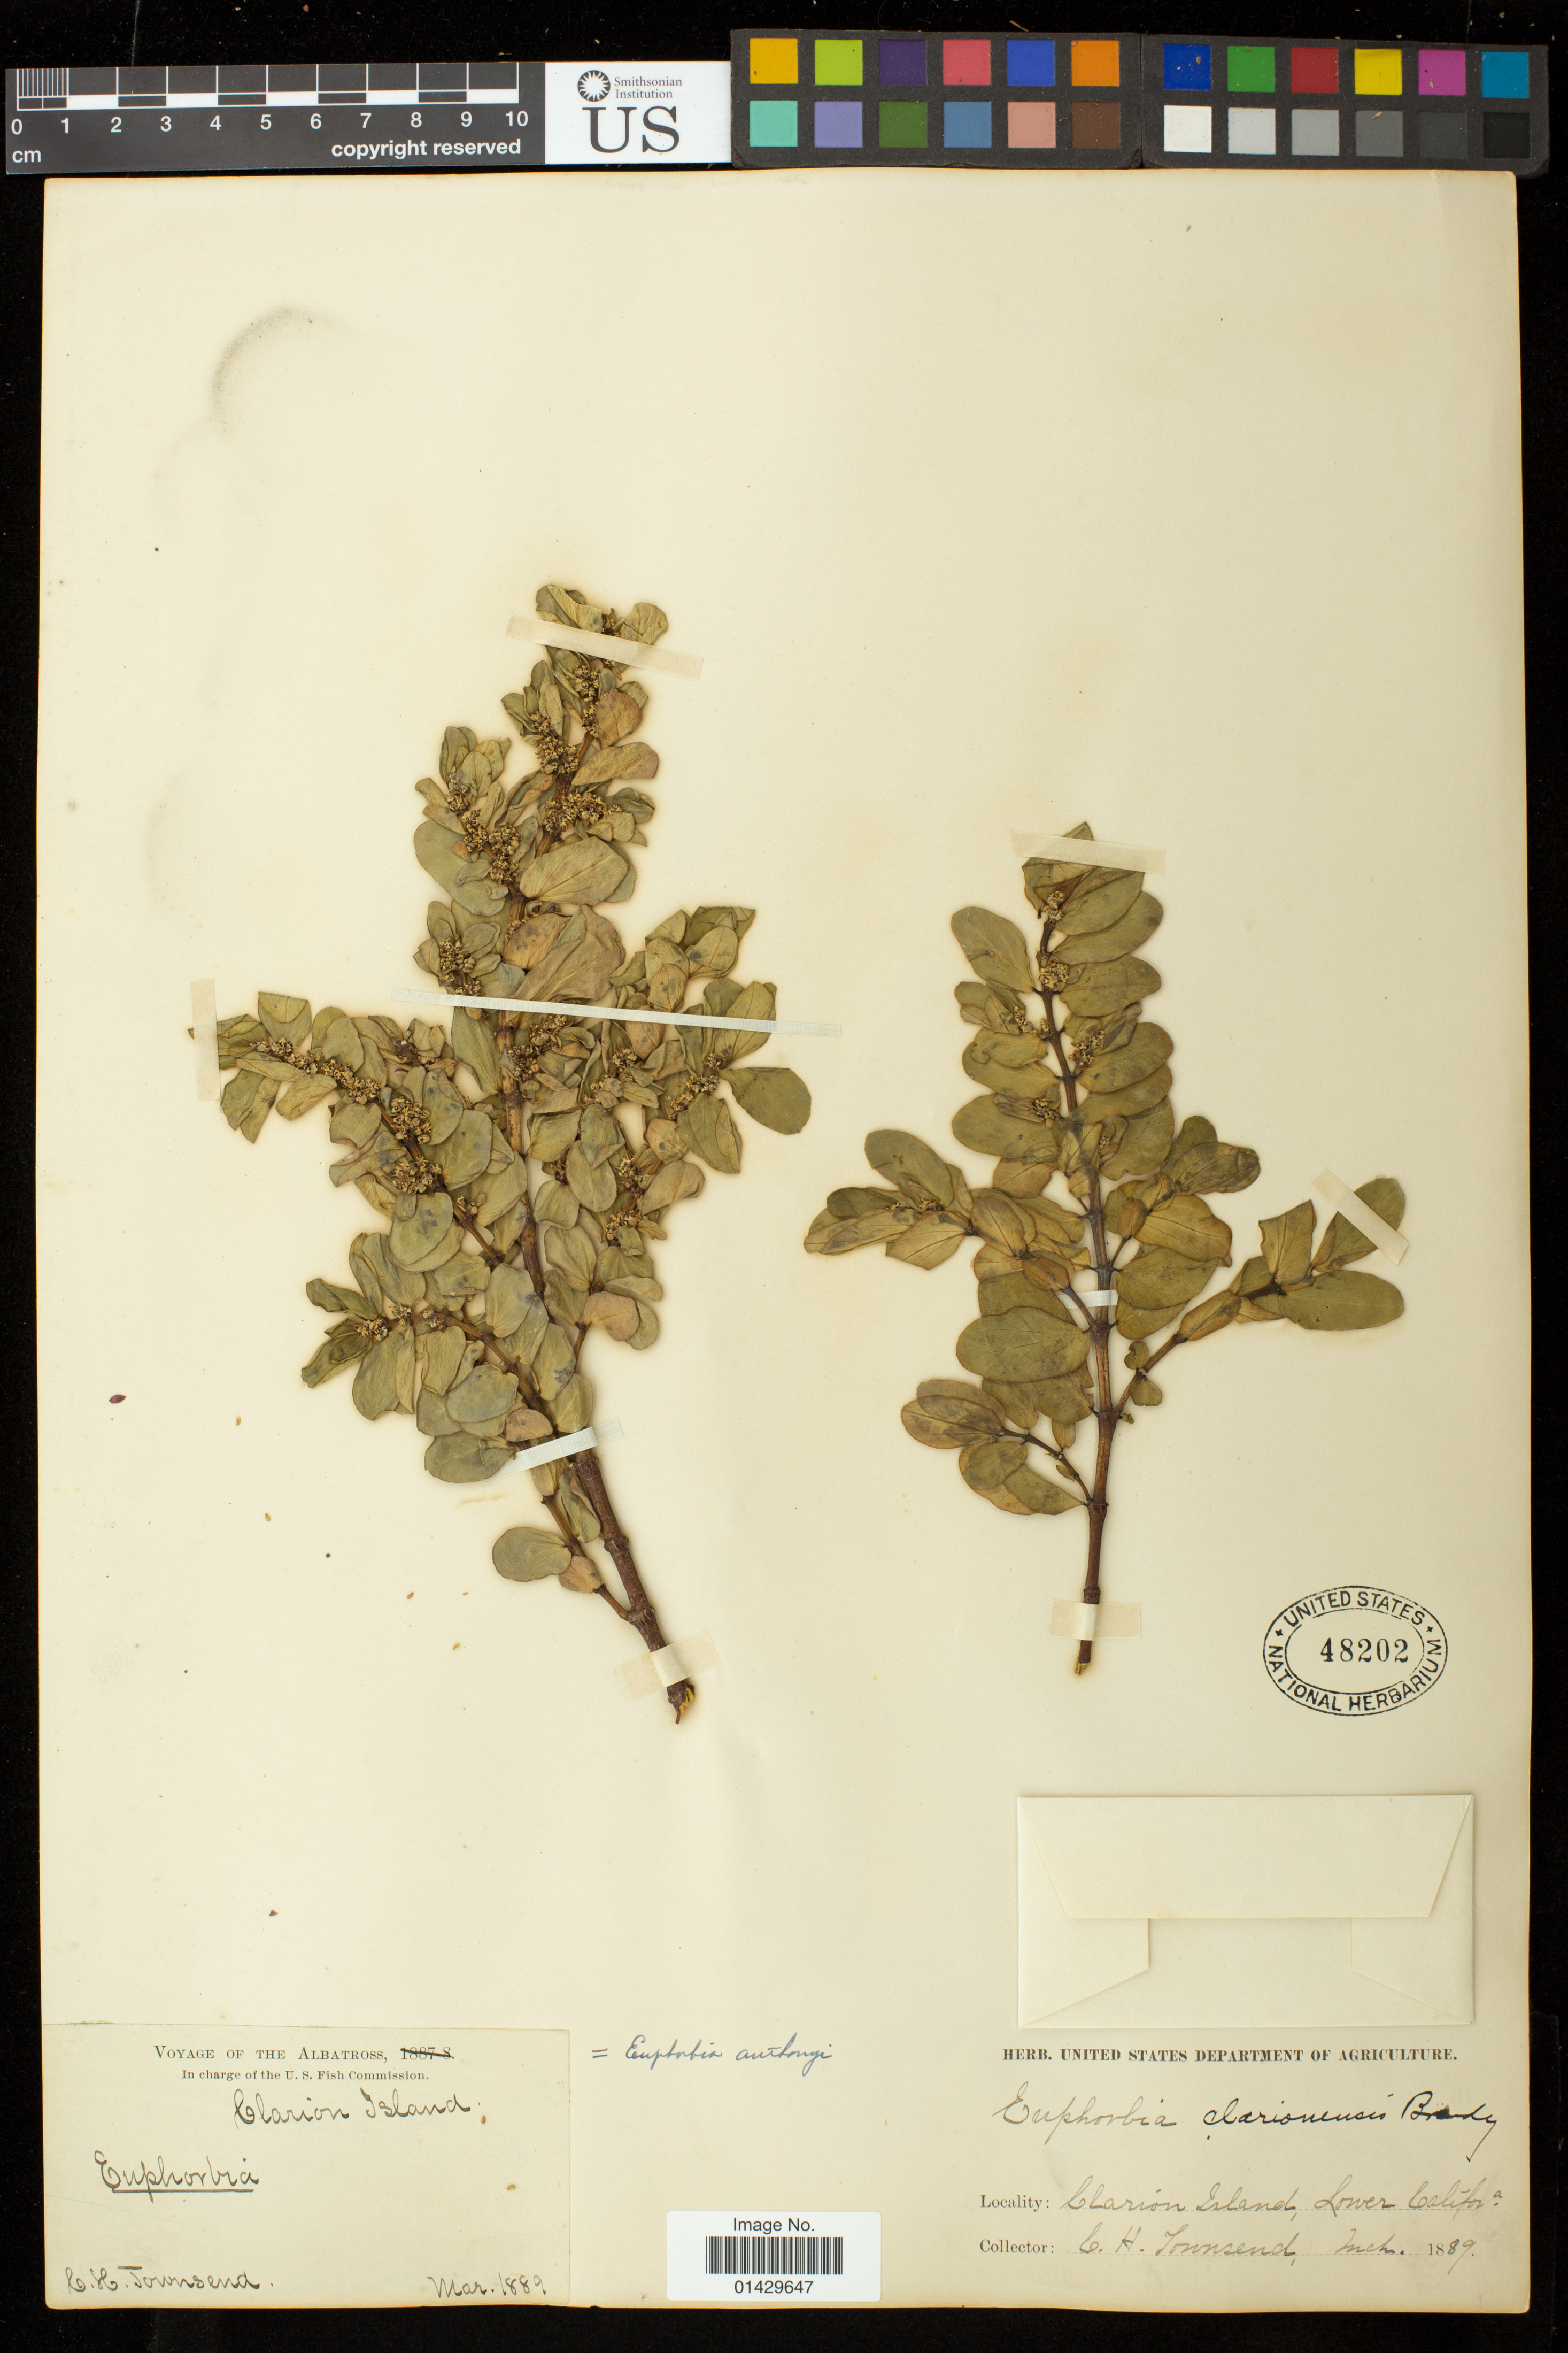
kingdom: Plantae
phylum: Tracheophyta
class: Magnoliopsida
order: Malpighiales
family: Euphorbiaceae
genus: Euphorbia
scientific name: Euphorbia anthonyi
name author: Brandegee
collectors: C. H. Townsend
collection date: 1889-03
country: Mexico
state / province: Colima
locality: Clarion Island, Lower California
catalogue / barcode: US 48202